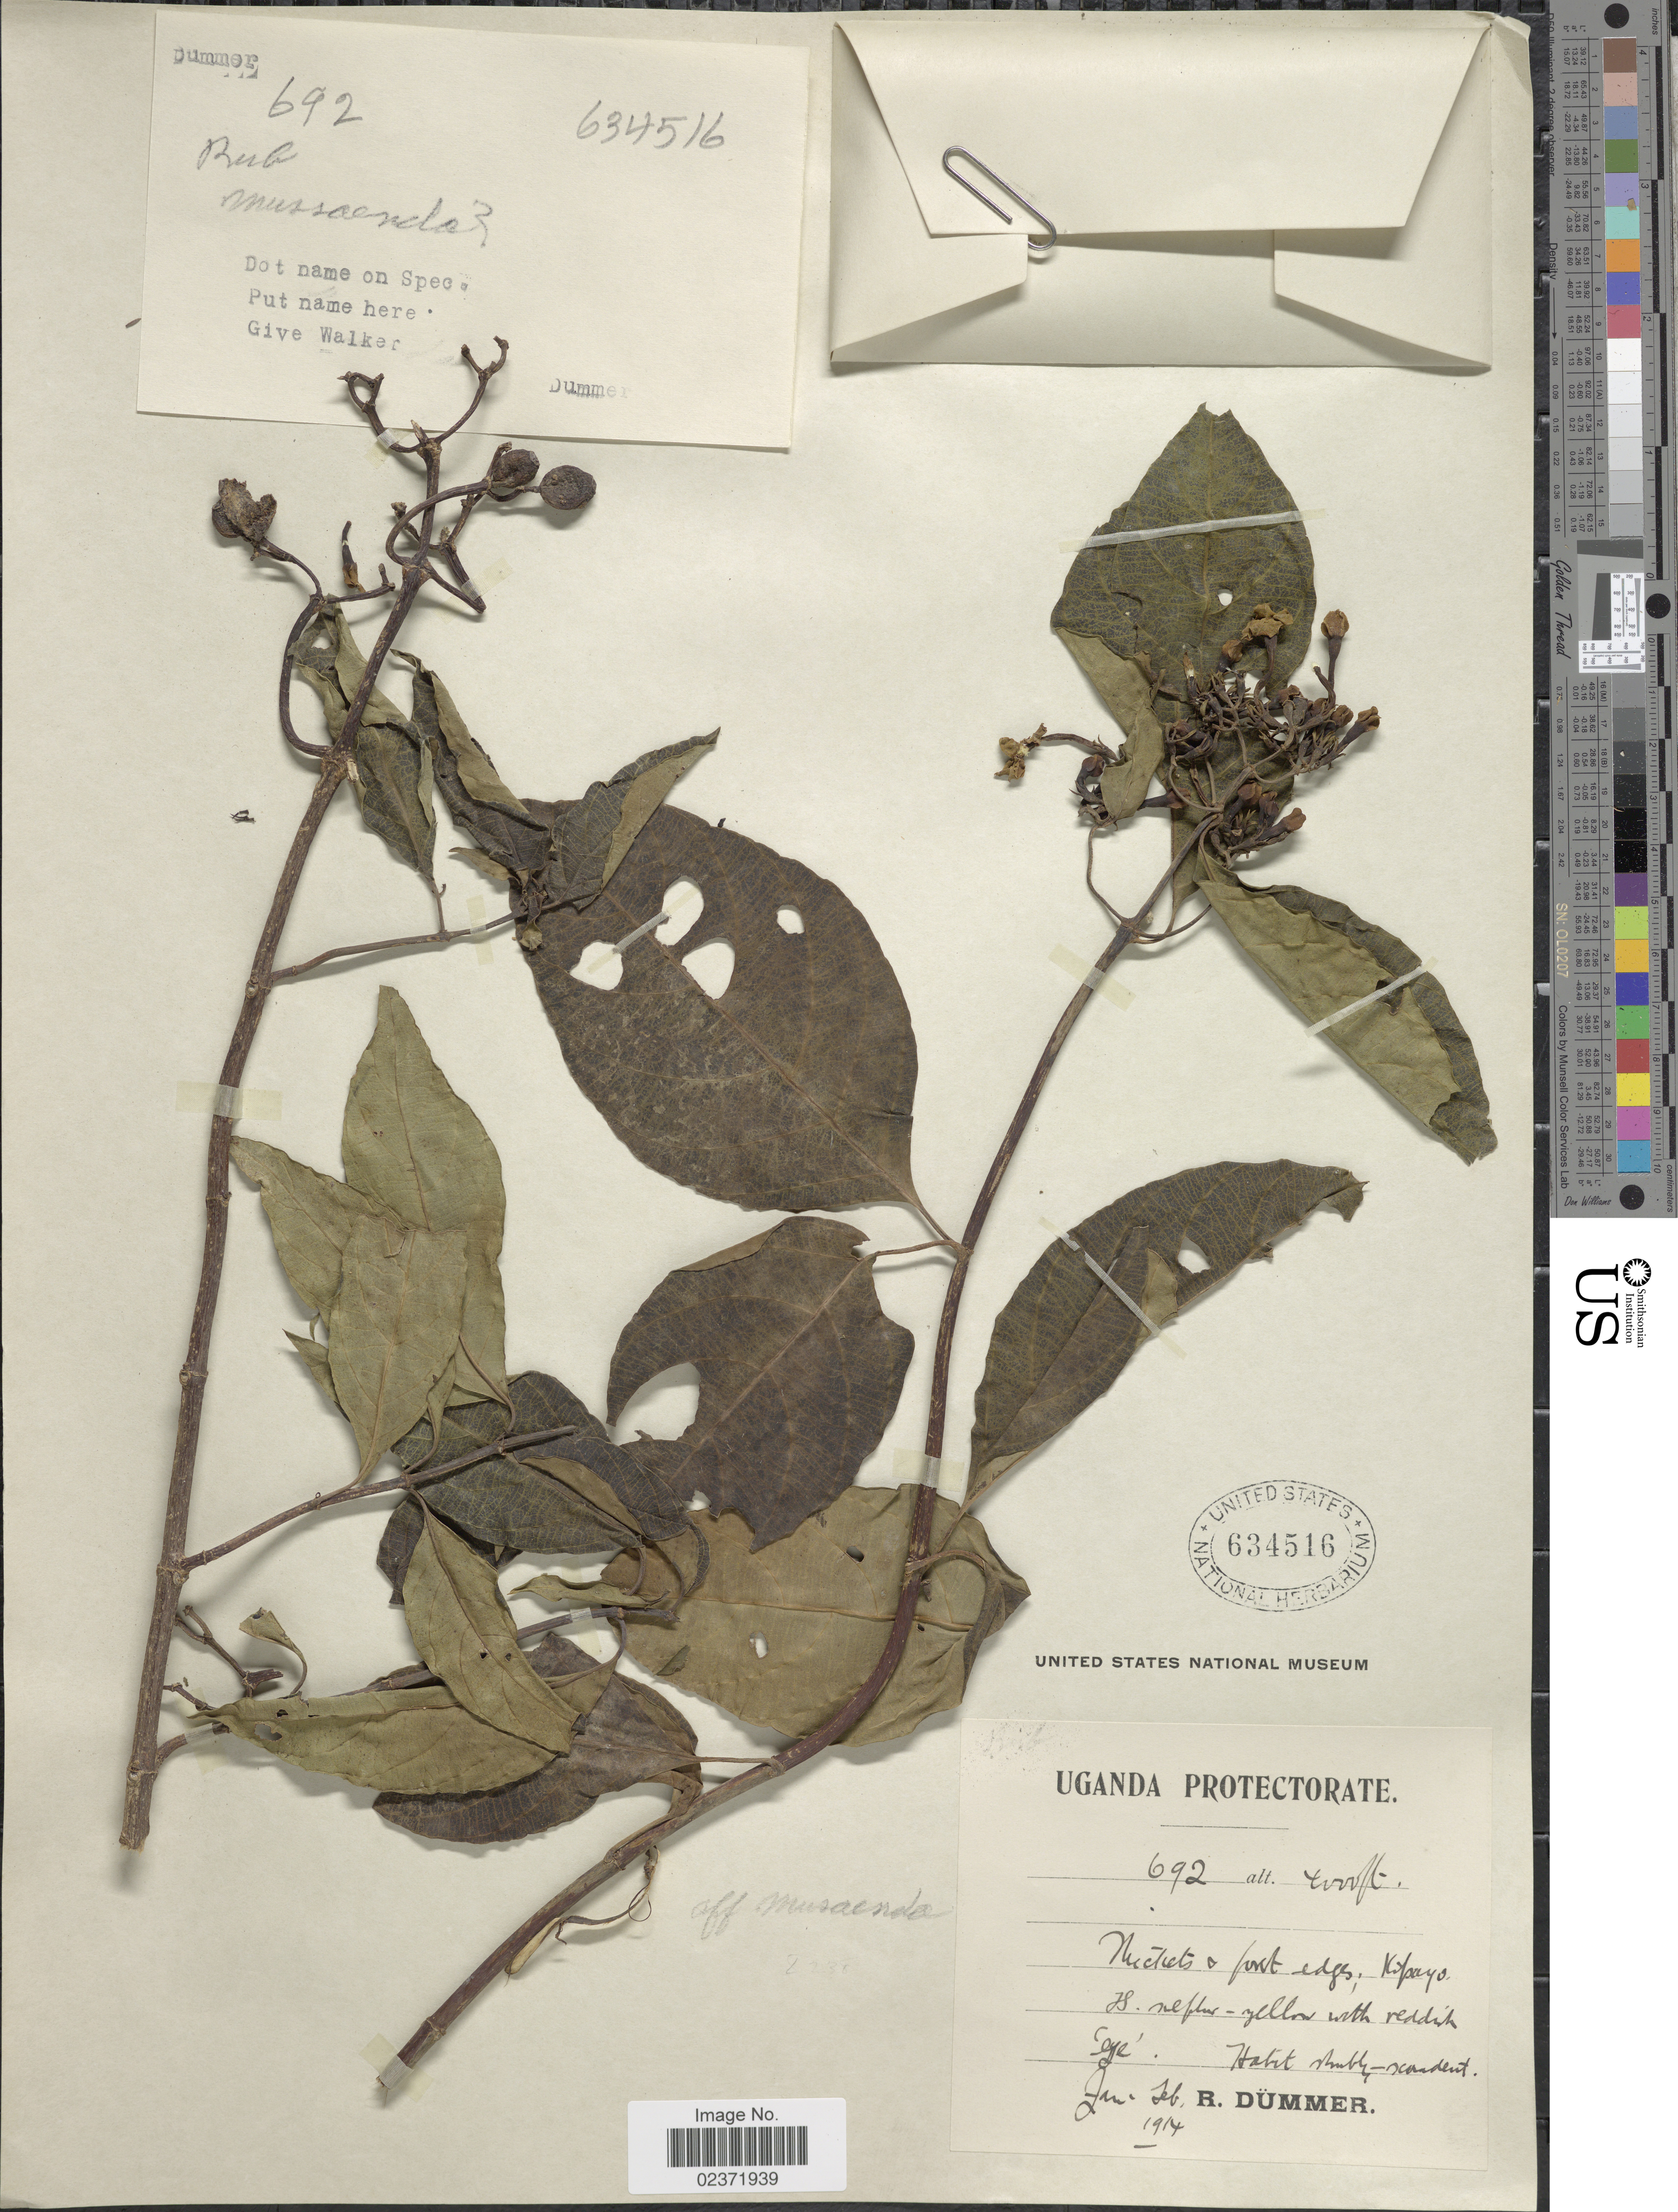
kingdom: Plantae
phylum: Tracheophyta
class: Magnoliopsida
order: Gentianales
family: Rubiaceae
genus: Mussaenda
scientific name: Mussaenda sp.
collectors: R. A. Dümmer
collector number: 692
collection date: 1914-01/1914-02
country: Uganda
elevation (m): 1219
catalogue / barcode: US 634516